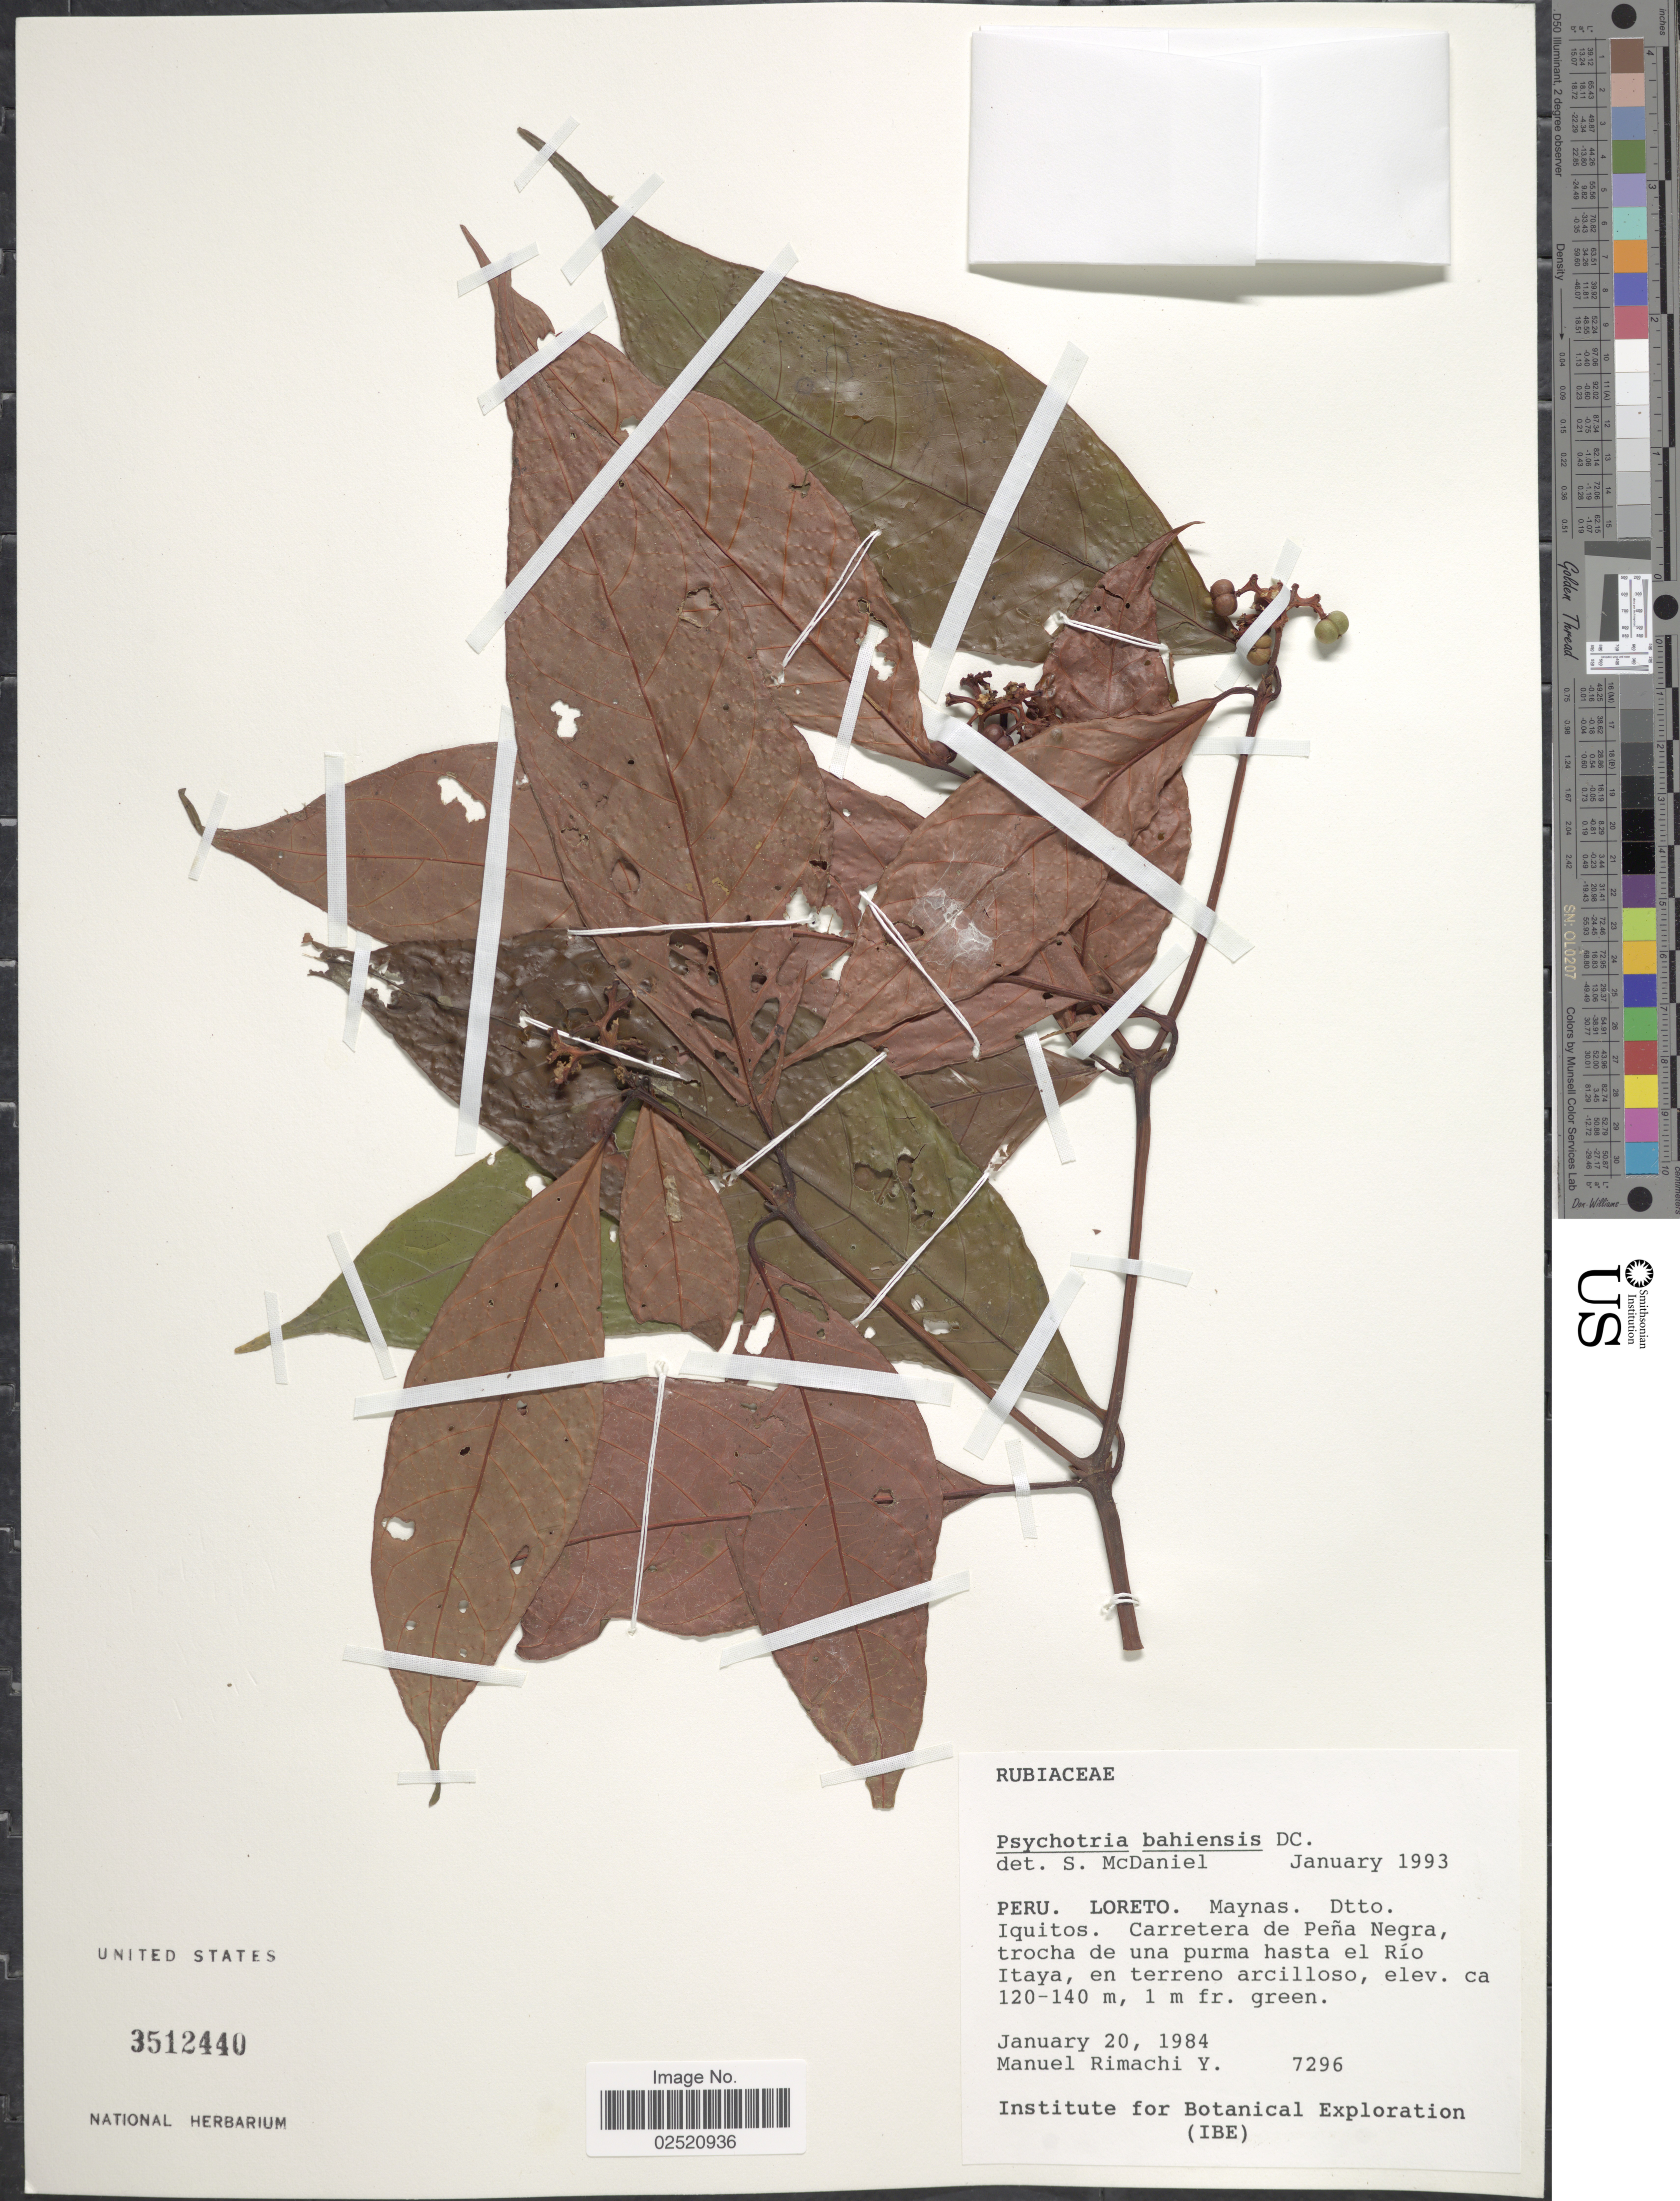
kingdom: Plantae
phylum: Tracheophyta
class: Magnoliopsida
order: Gentianales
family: Rubiaceae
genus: Psychotria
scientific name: Psychotria bahiensis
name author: DC.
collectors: M. Rimachi Y.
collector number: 7296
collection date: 1984-01-20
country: Peru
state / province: Loreto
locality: Maynas, Dtto. Iquitos, Carretera de Pena Negra, trocha de una purma hasta el Rio Itaya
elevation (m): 120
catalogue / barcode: US 3512440